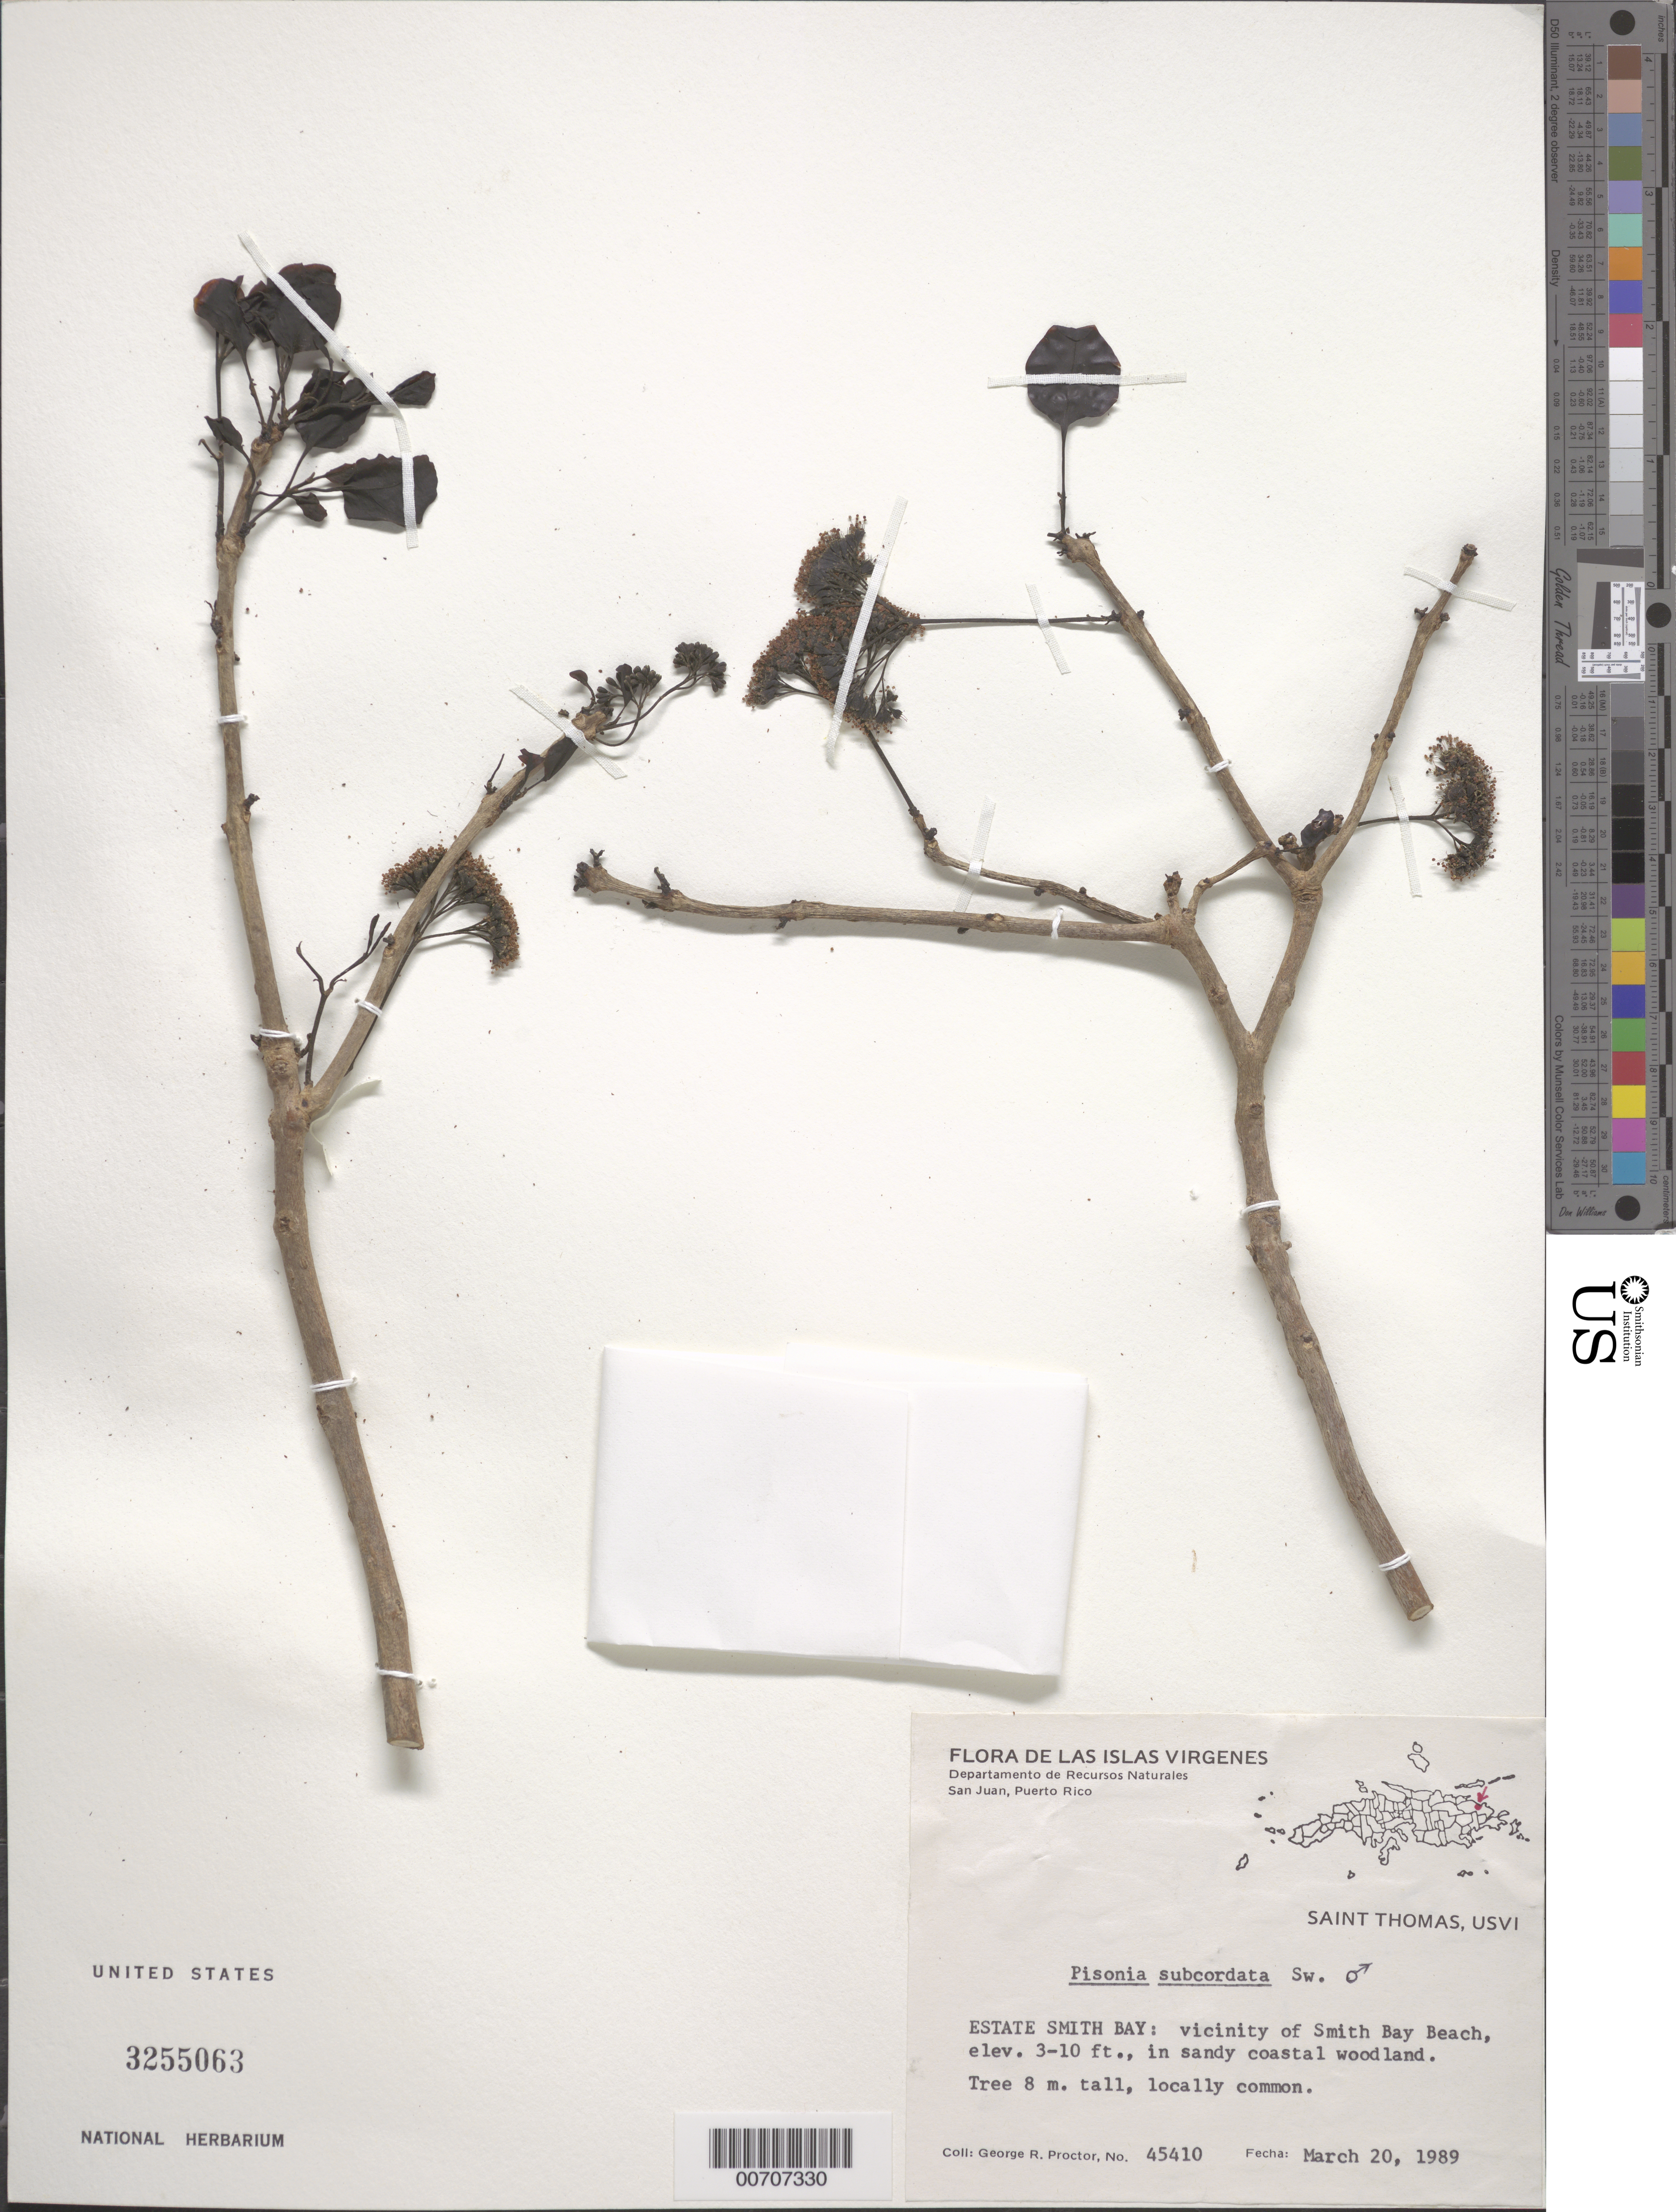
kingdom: Plantae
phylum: Tracheophyta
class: Magnoliopsida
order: Caryophyllales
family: Nyctaginaceae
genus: Pisonia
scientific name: Pisonia subcordata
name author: Sw.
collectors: G. R. Proctor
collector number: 45410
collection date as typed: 20 Mar 1989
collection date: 1989-03-20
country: U.S. Virgin Islands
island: St. Thomas Island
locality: Estate Smith Bay: vicinity of Smith Bay Beach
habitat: In sandy coastal woodland.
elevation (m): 1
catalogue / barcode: US 3255063